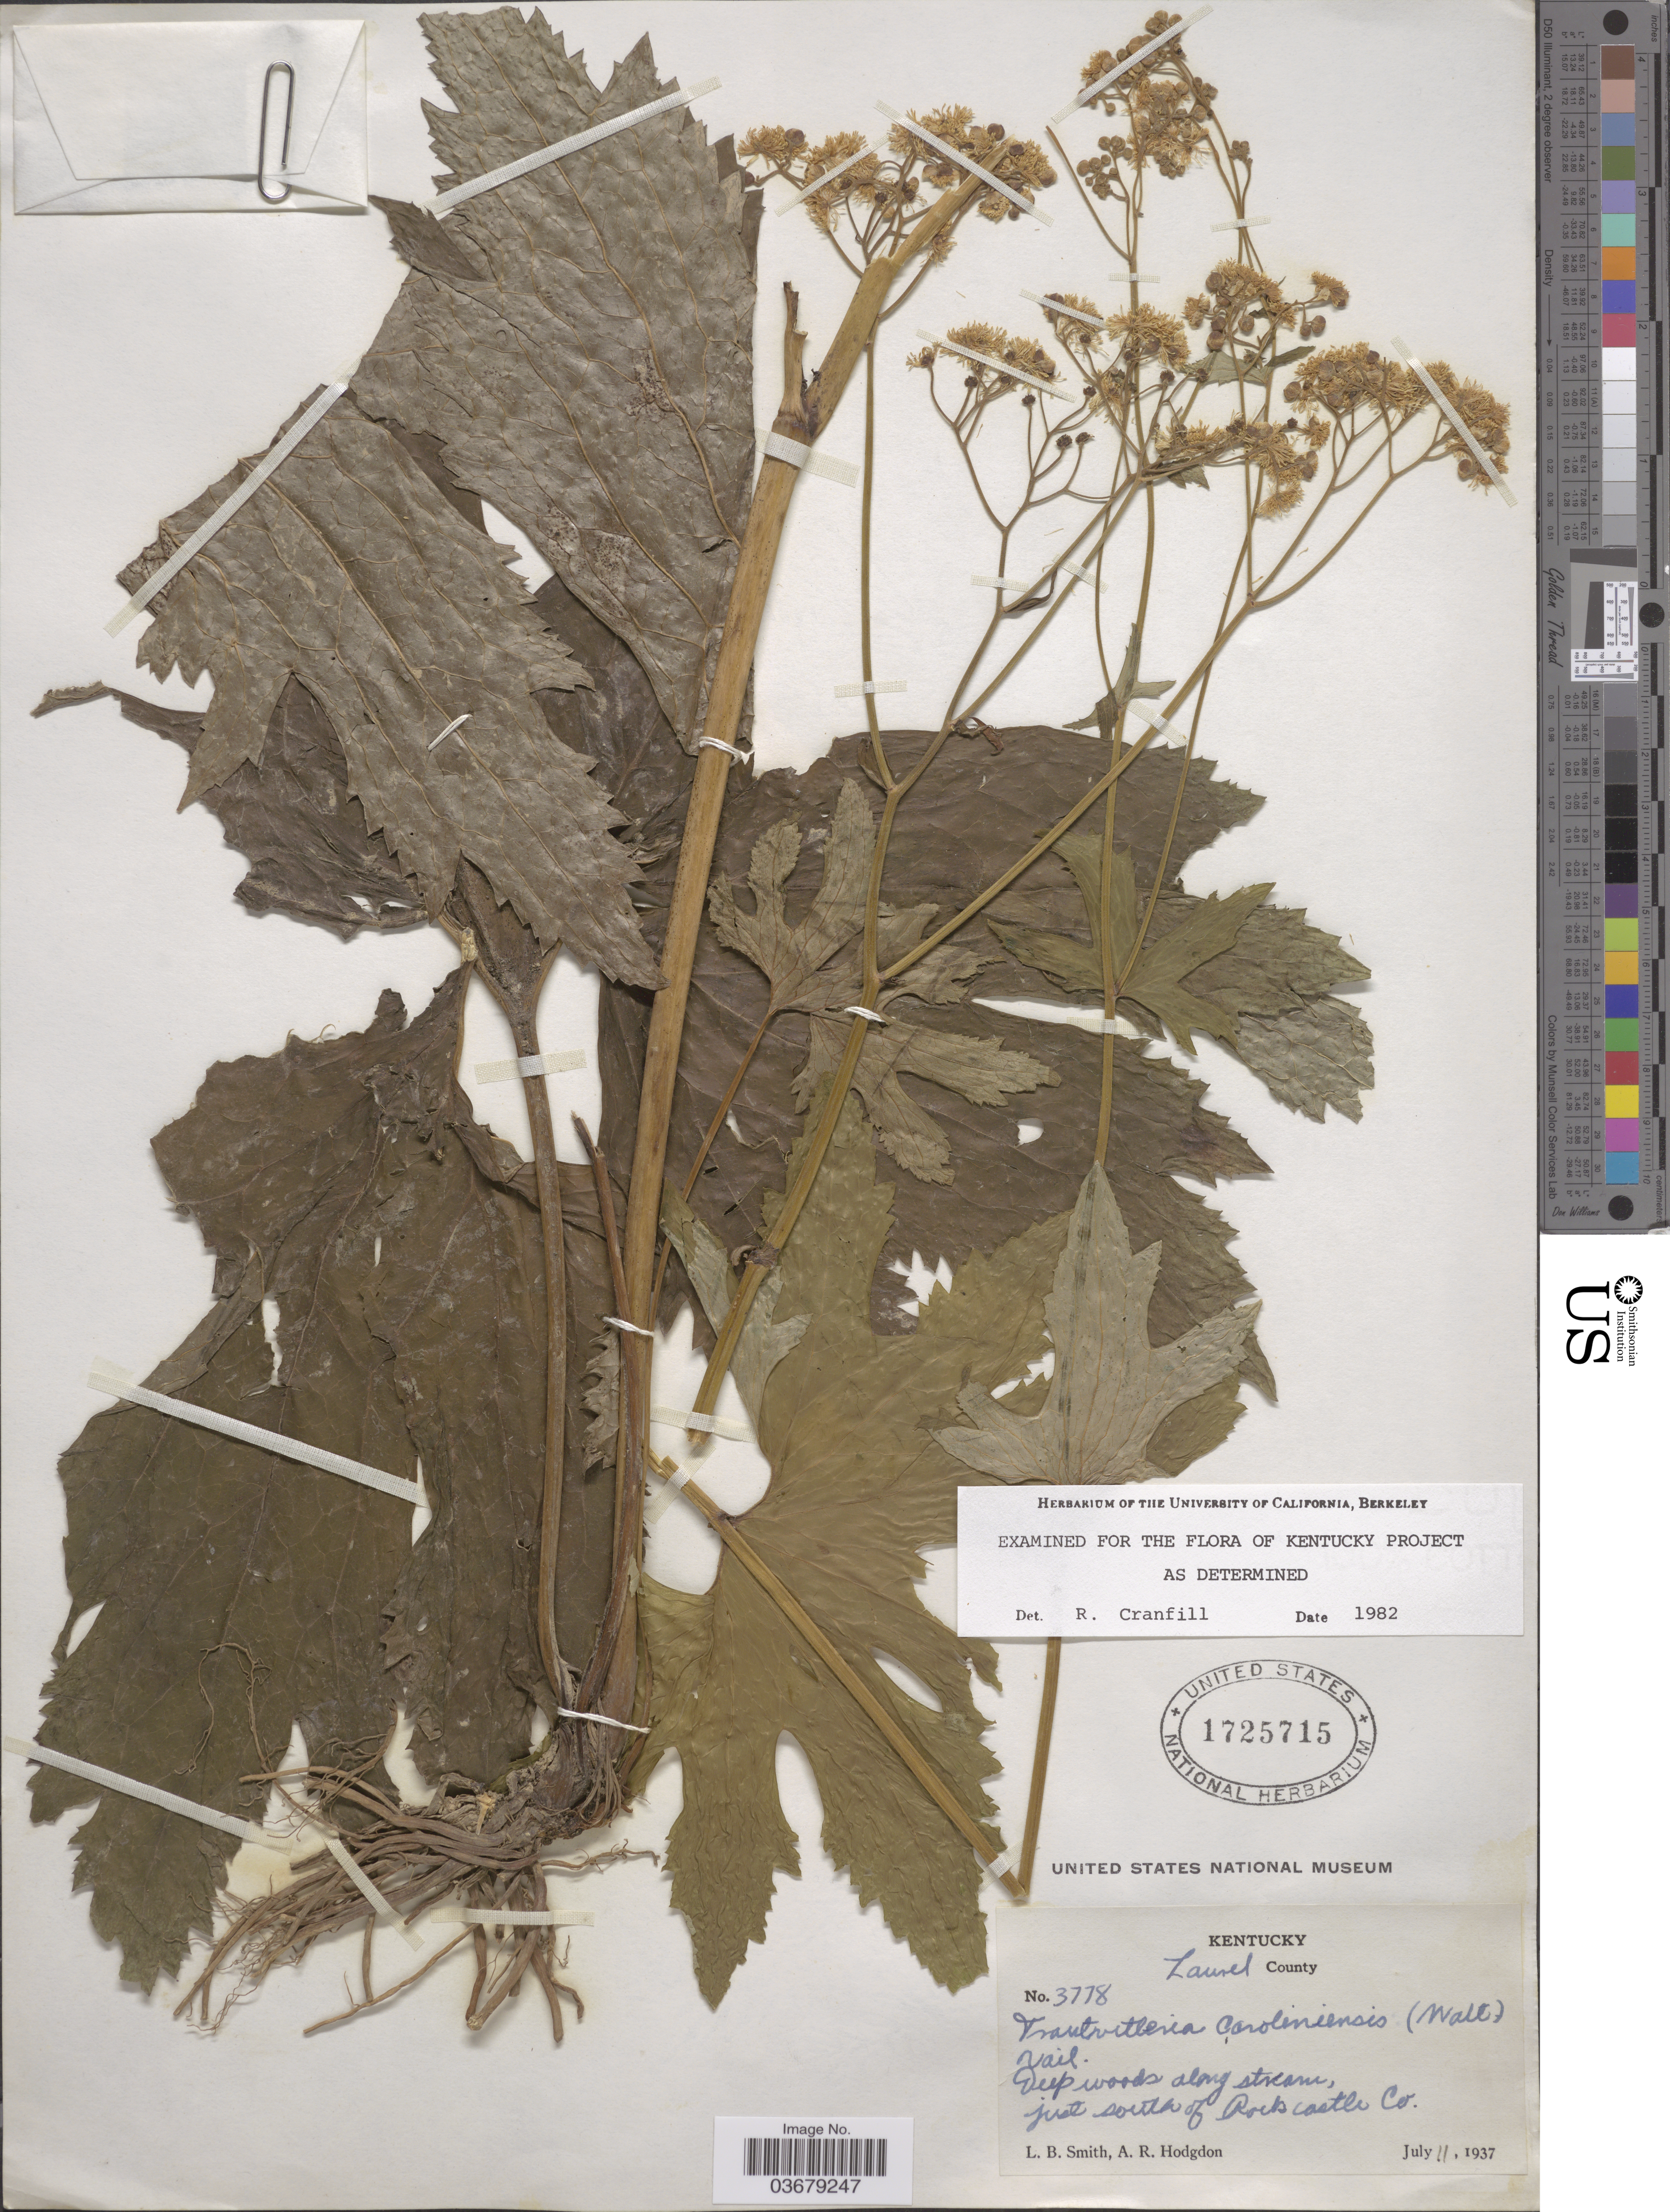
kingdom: Plantae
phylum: Tracheophyta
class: Magnoliopsida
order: Ranunculales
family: Ranunculaceae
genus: Trautvetteria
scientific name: Trautvetteria caroliniensis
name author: (Walter) Vail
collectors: L. Smith & A. R. Hodgdon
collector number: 3778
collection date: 1937-07-11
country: United States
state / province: Kentucky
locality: Laurel County. Just south of Rockcastle Co.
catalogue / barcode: US 1725715